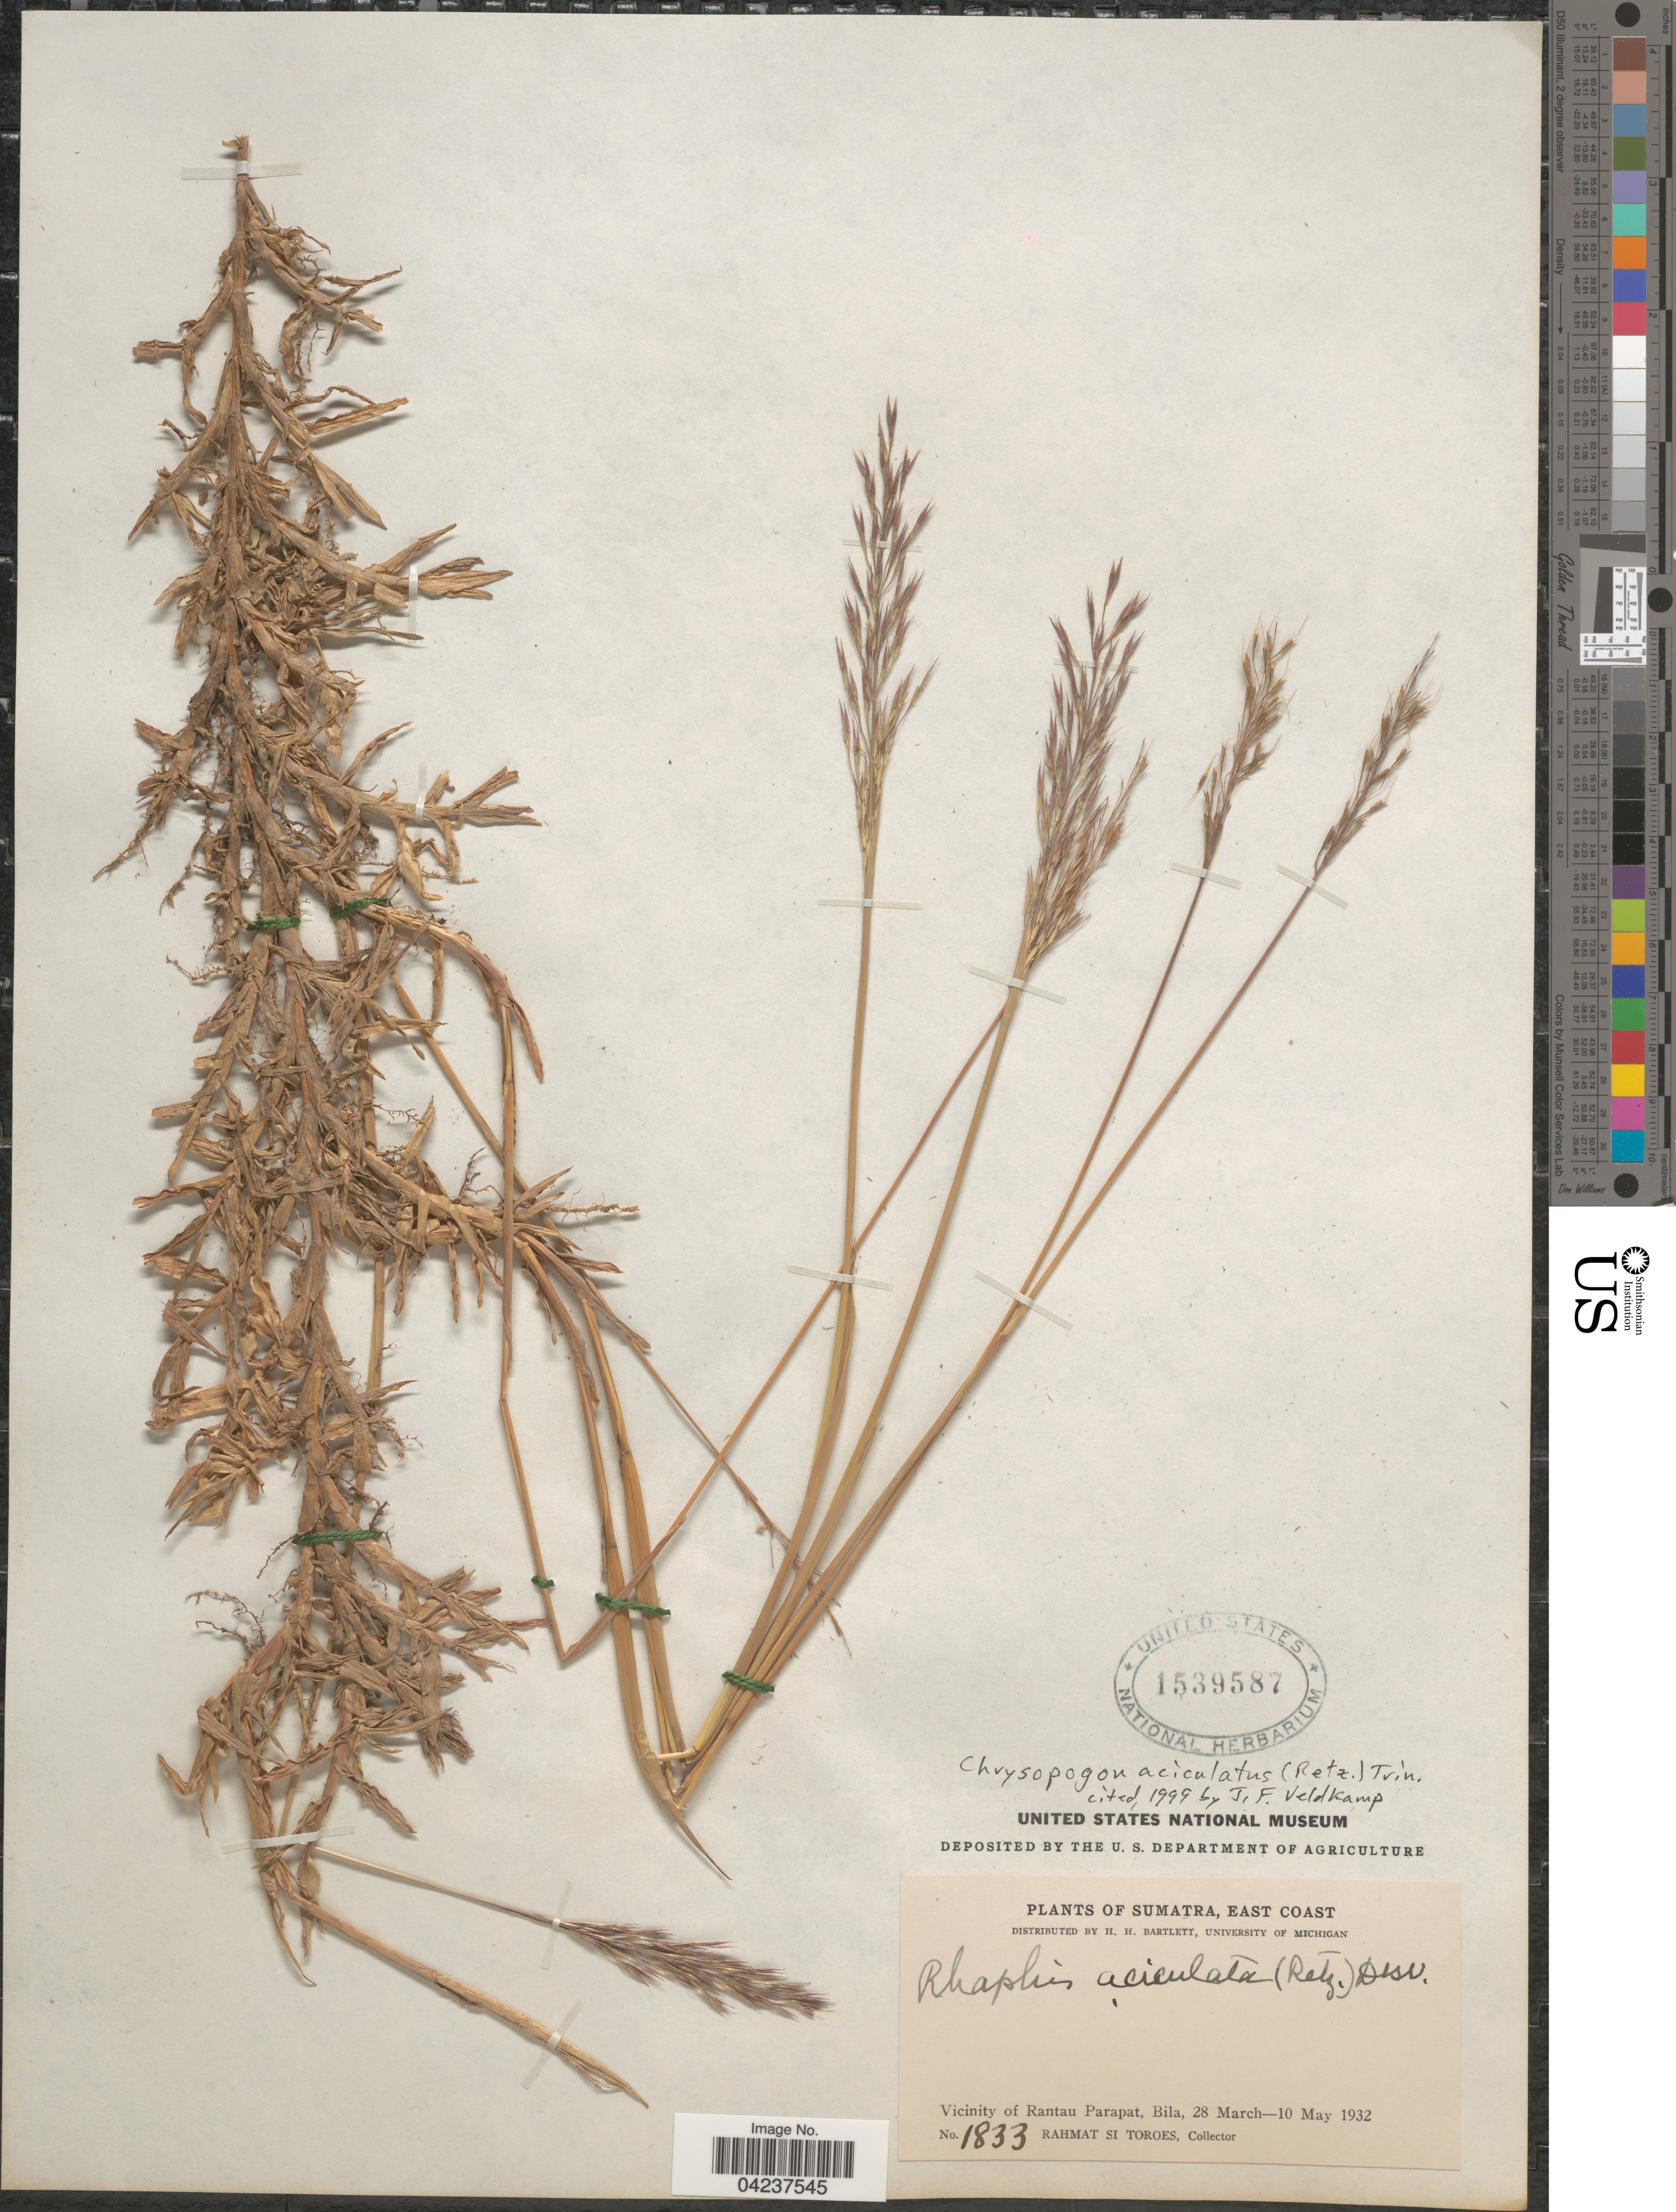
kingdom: Plantae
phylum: Tracheophyta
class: Liliopsida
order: Poales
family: Poaceae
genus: Chrysopogon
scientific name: Chrysopogon aciculatus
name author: (Retz.) Trin.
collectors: Rahmat Si Boeea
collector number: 1833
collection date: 1932-03-28/1932-05-10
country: Indonesia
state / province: Sumatra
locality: East Coast. Vicinity of Rantau Parapat, Bila.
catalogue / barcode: US 1539587